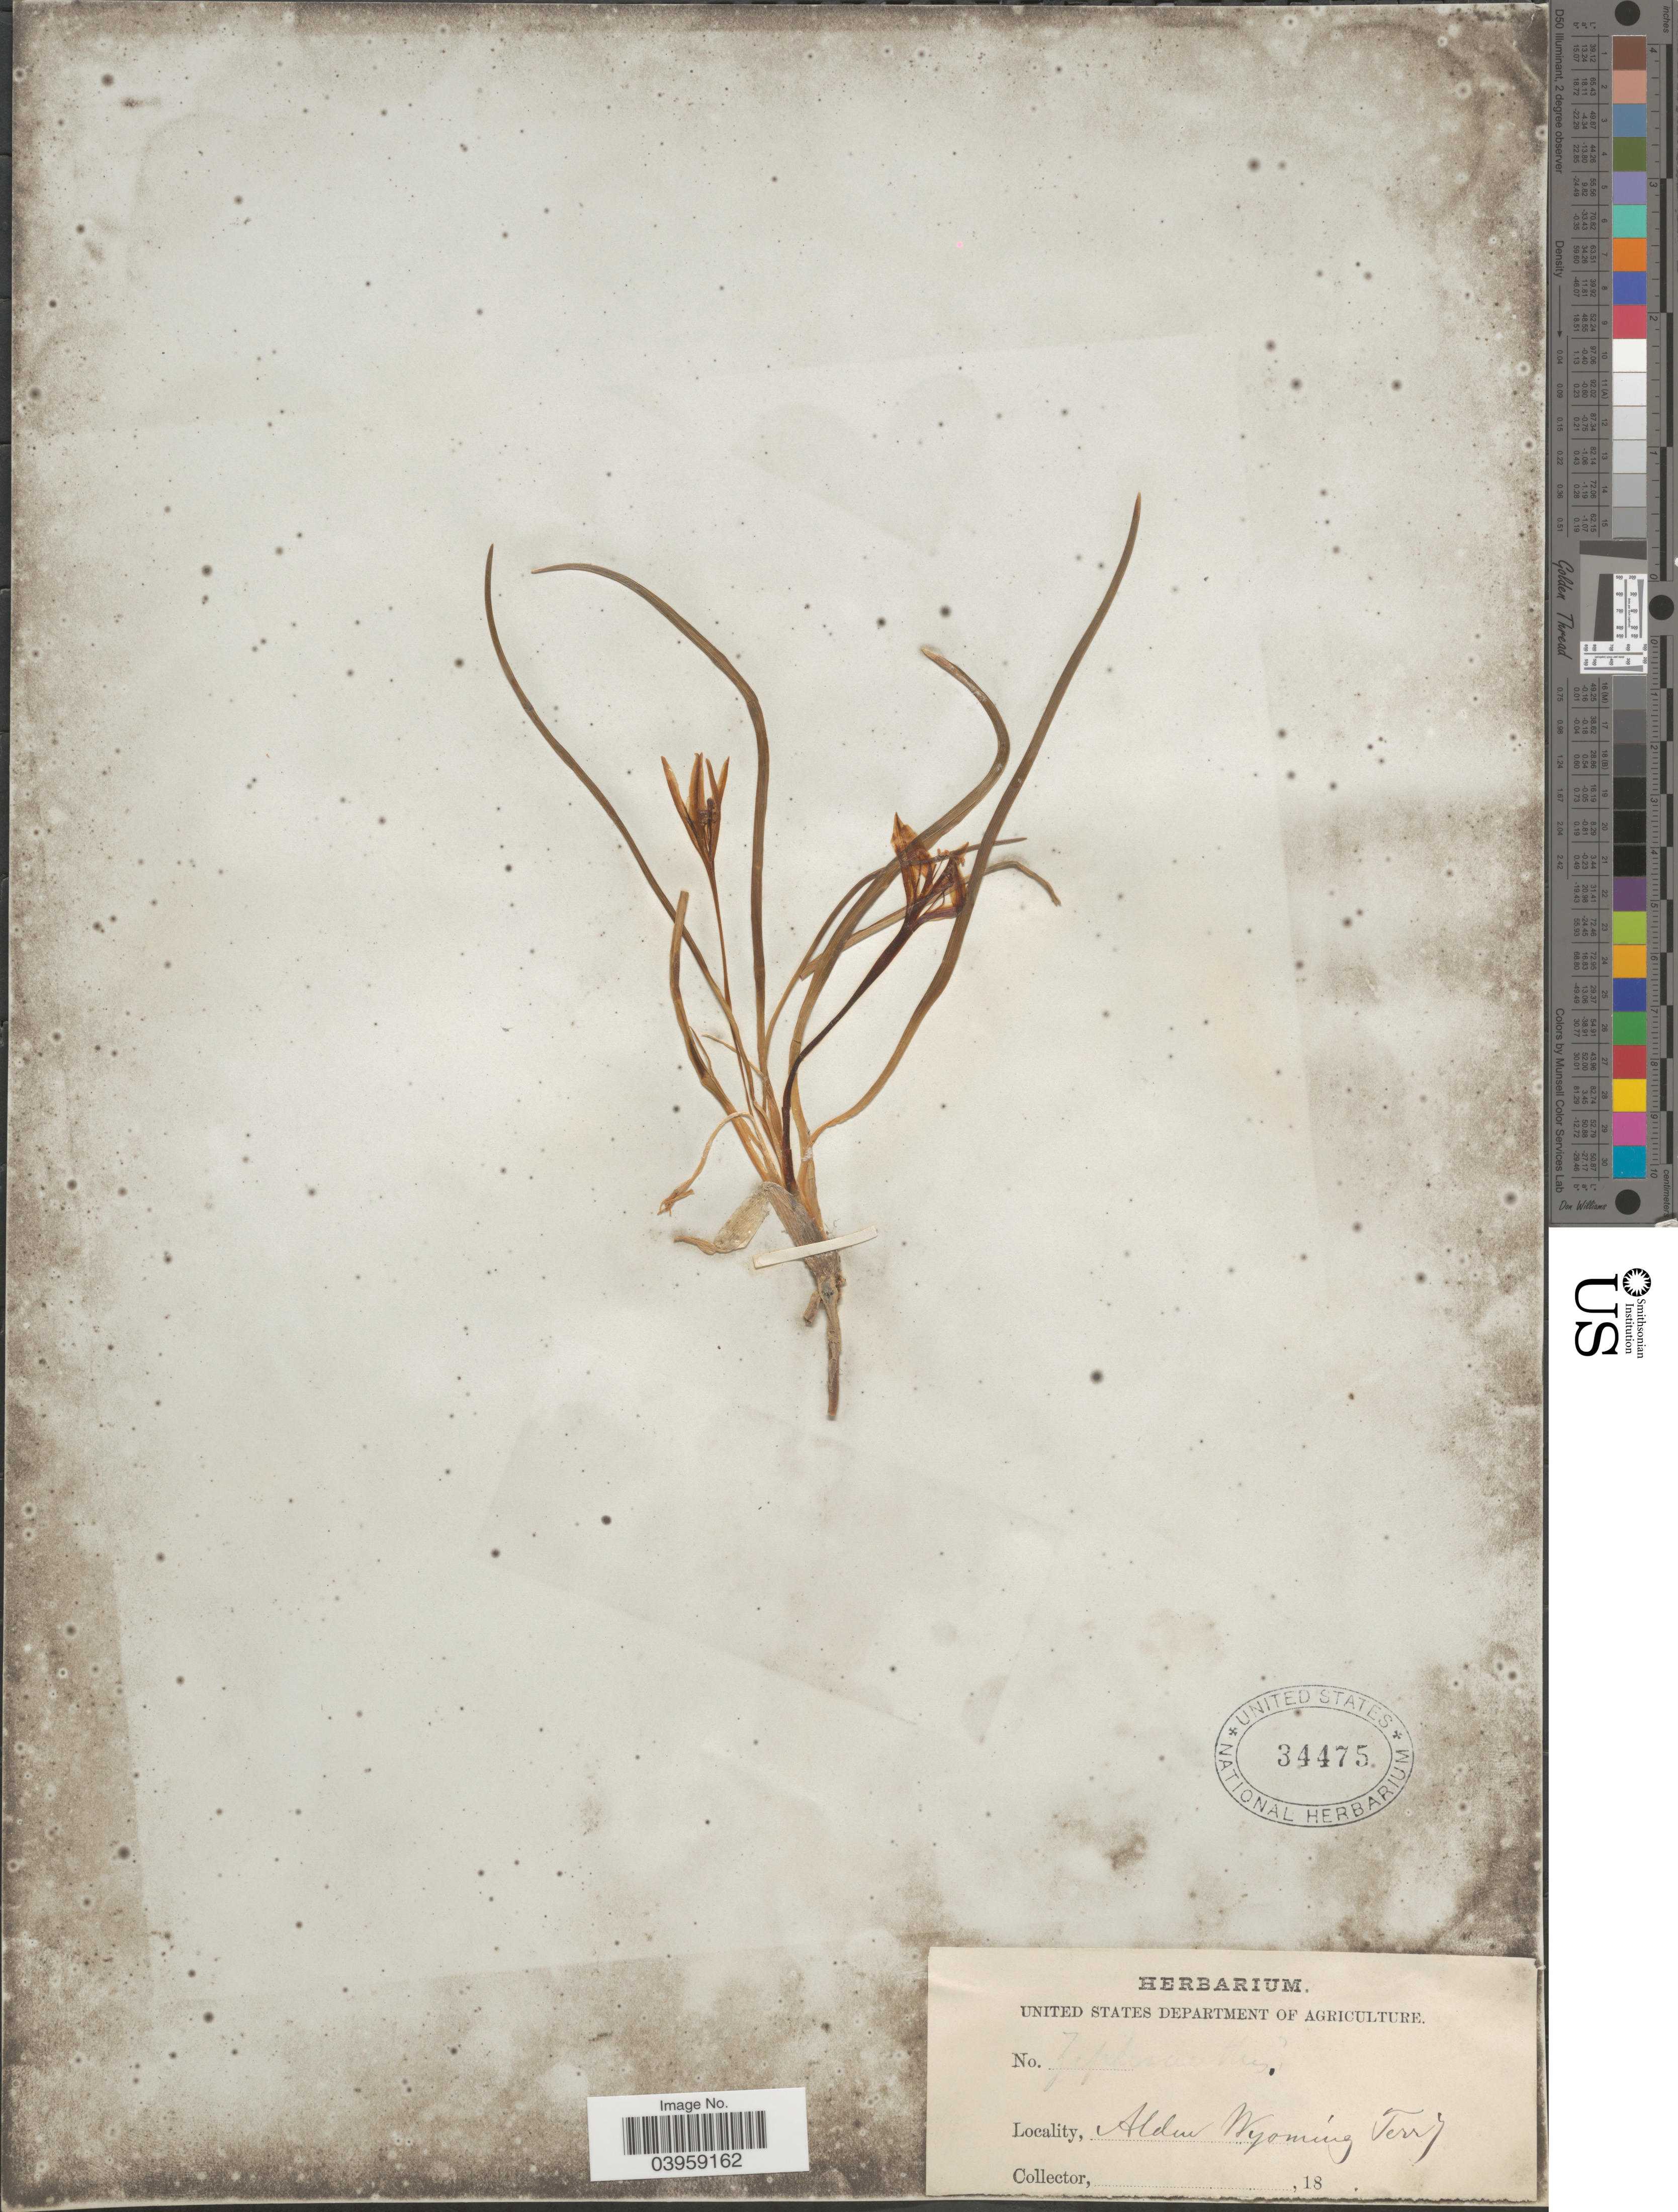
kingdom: Plantae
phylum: Tracheophyta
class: Liliopsida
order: Asparagales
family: Asparagaceae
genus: Leucocrinum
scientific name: Leucocrinum montanum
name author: Nutt.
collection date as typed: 18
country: United States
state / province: Wyoming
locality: Alden.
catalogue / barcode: US 34475